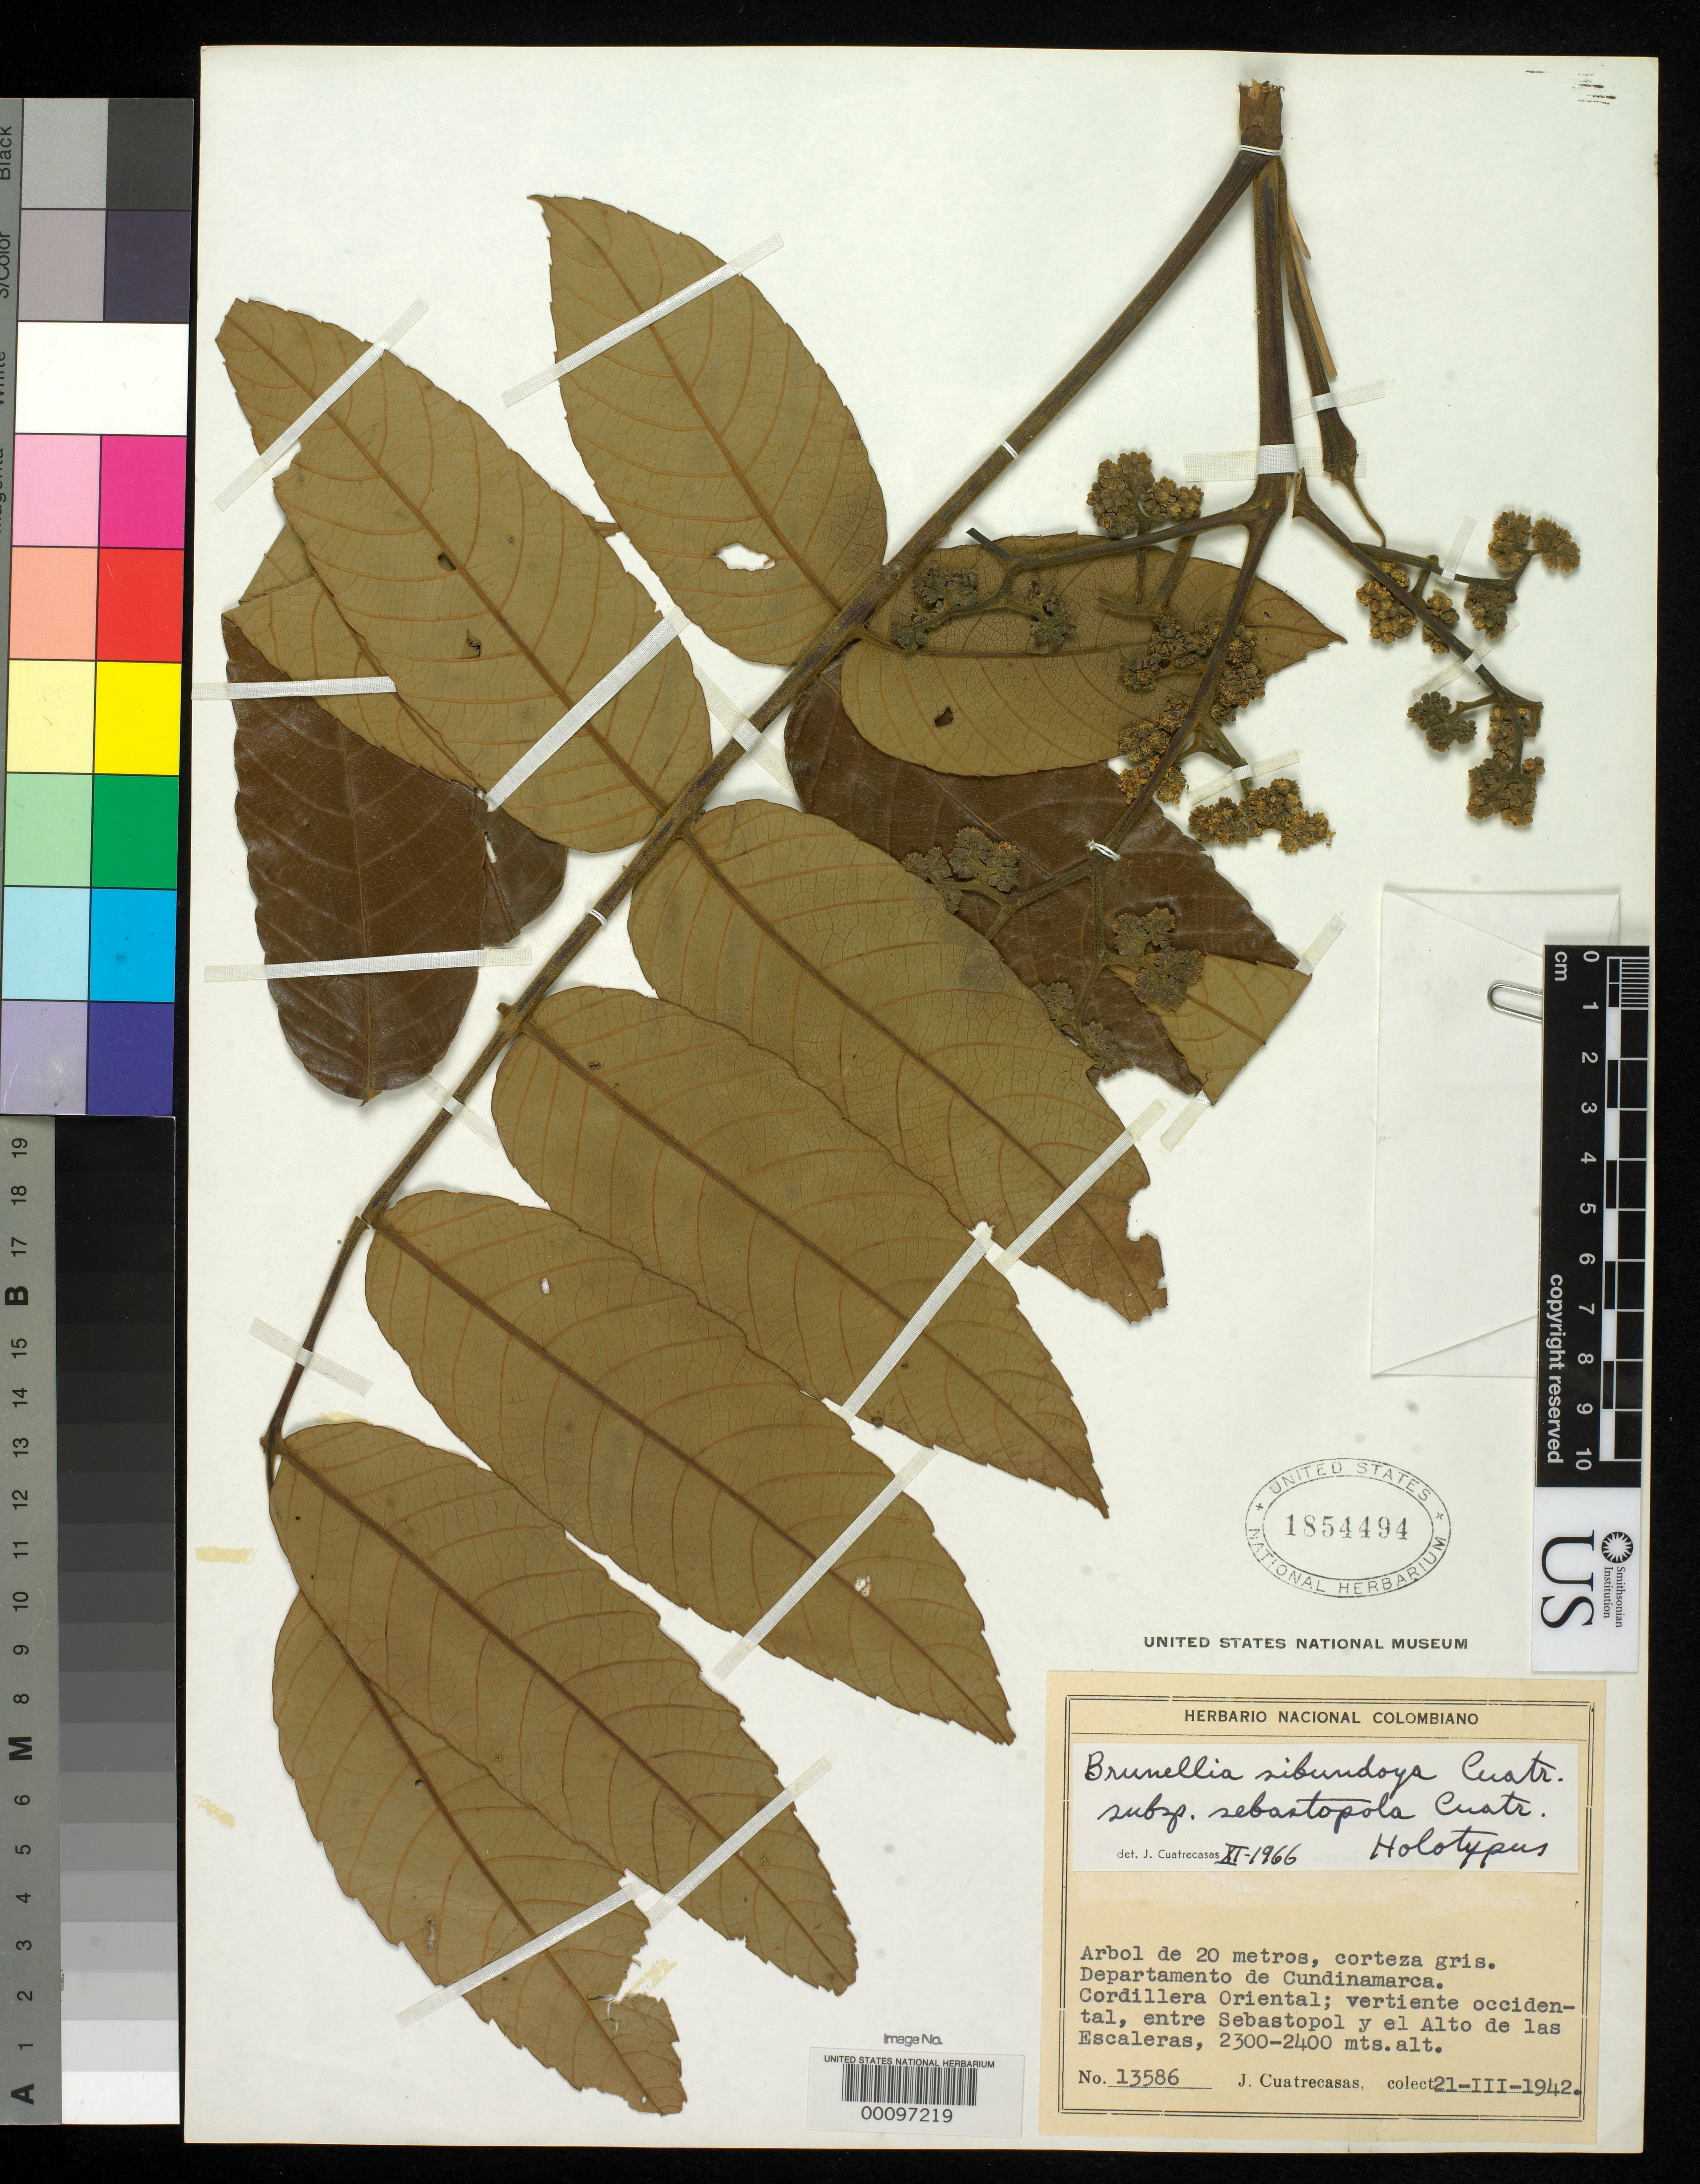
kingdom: Plantae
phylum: Tracheophyta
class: Magnoliopsida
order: Oxalidales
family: Brunelliaceae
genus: Brunellia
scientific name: Brunellia sibundoya subsp. sebastopola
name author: Cuatrec.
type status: Holotype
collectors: J. Cuatrecasas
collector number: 13586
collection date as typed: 21 Mar 1942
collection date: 1942-03-21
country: Colombia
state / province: Cundinamarca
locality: Cordillera Oriental, Vertiente Occidental, entre Sebastopol y el Alto de Las Escaleras. [Cordillera Oriental, western slope, between Sebastopol and the Alto de Las Escaleras.]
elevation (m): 2300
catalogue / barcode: US 1854494